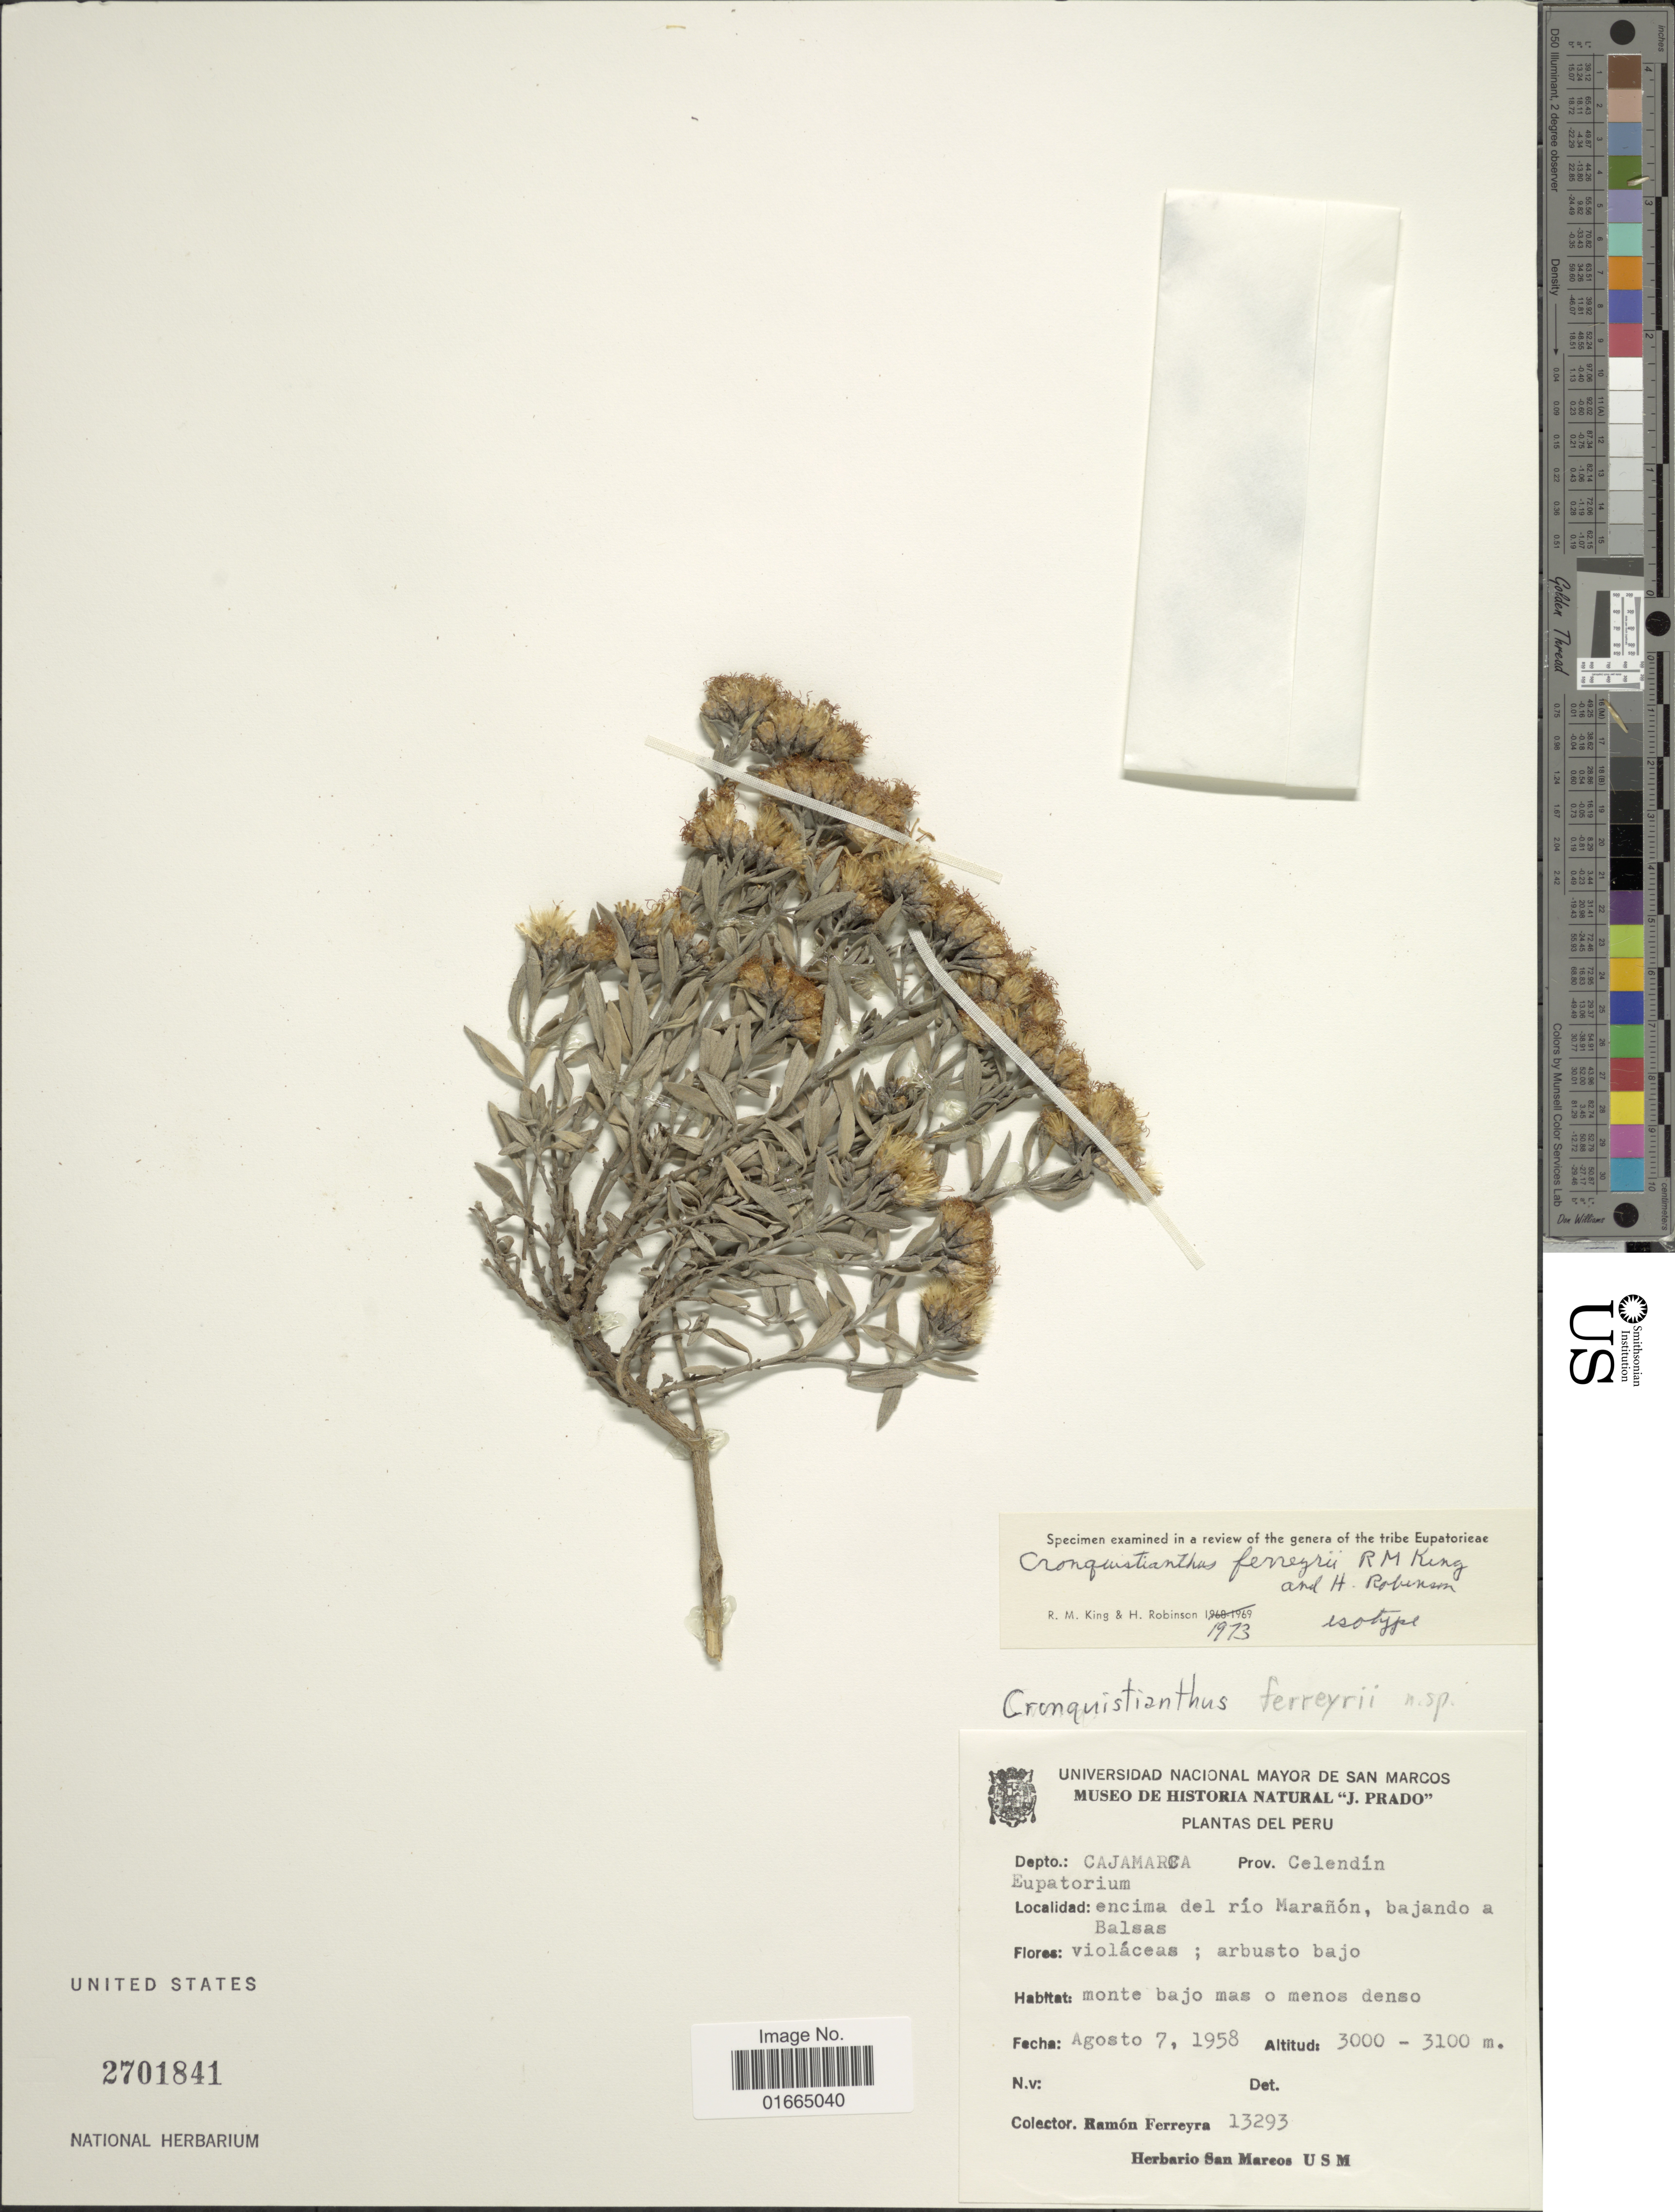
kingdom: Plantae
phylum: Tracheophyta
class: Magnoliopsida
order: Asterales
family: Asteraceae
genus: Cronquistianthus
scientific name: Cronquistianthus glomeratus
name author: (DC.) R.M. King & H. Rob.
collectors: R. A. Ferreyra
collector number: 13292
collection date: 1958-08-07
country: Peru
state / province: Cajamarca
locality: Depto.: Cajamarca. Prov. Celendin. Encima del rio Marañón, bajando a Balsas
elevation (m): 3000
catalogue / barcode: US 2701841